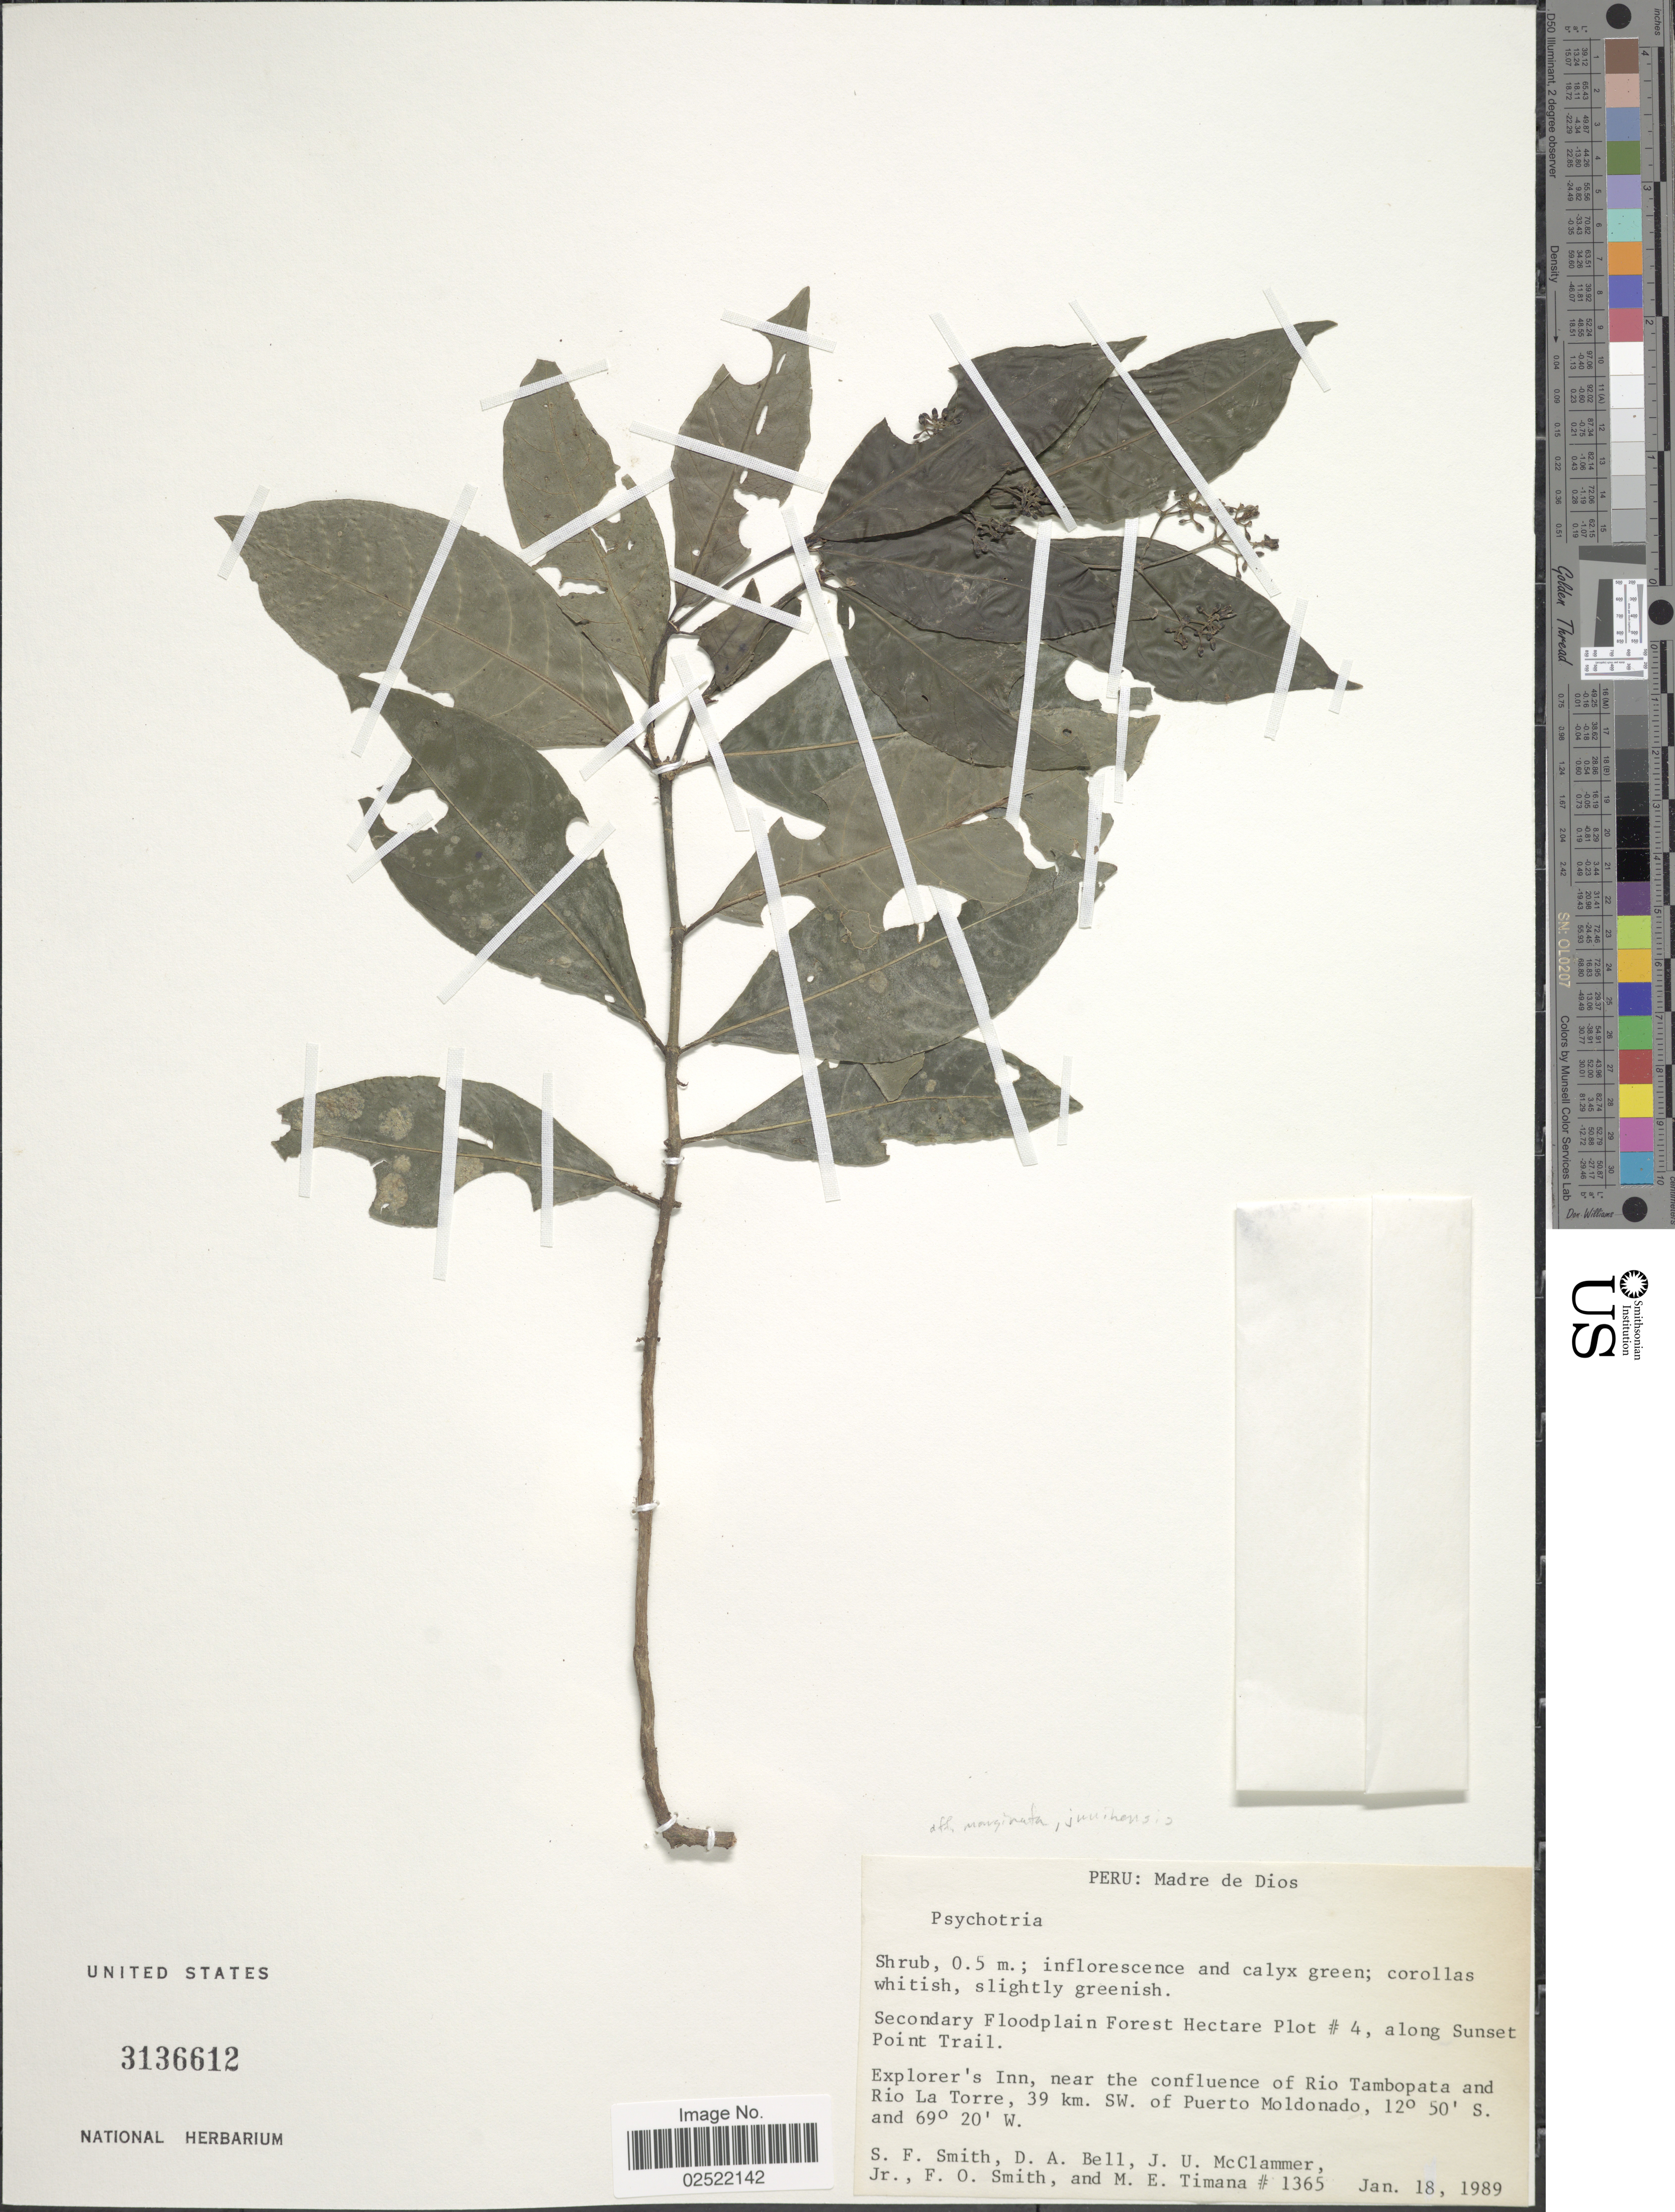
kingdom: Plantae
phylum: Tracheophyta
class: Magnoliopsida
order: Gentianales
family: Rubiaceae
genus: Psychotria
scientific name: Psychotria sp.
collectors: S.F. Smith, D. A. Bell, J. McClammer Jr. & F. Smith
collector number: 1365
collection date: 1989-01-18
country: Peru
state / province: Madre de Dios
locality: Secondary Floodplain Forest Hectare Plot # 4, Explorer's Inn, near the confluence of Rio Tambopata and Rio La Torre, 39 km. SW. of Puerto Molonado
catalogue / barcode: US 3136612